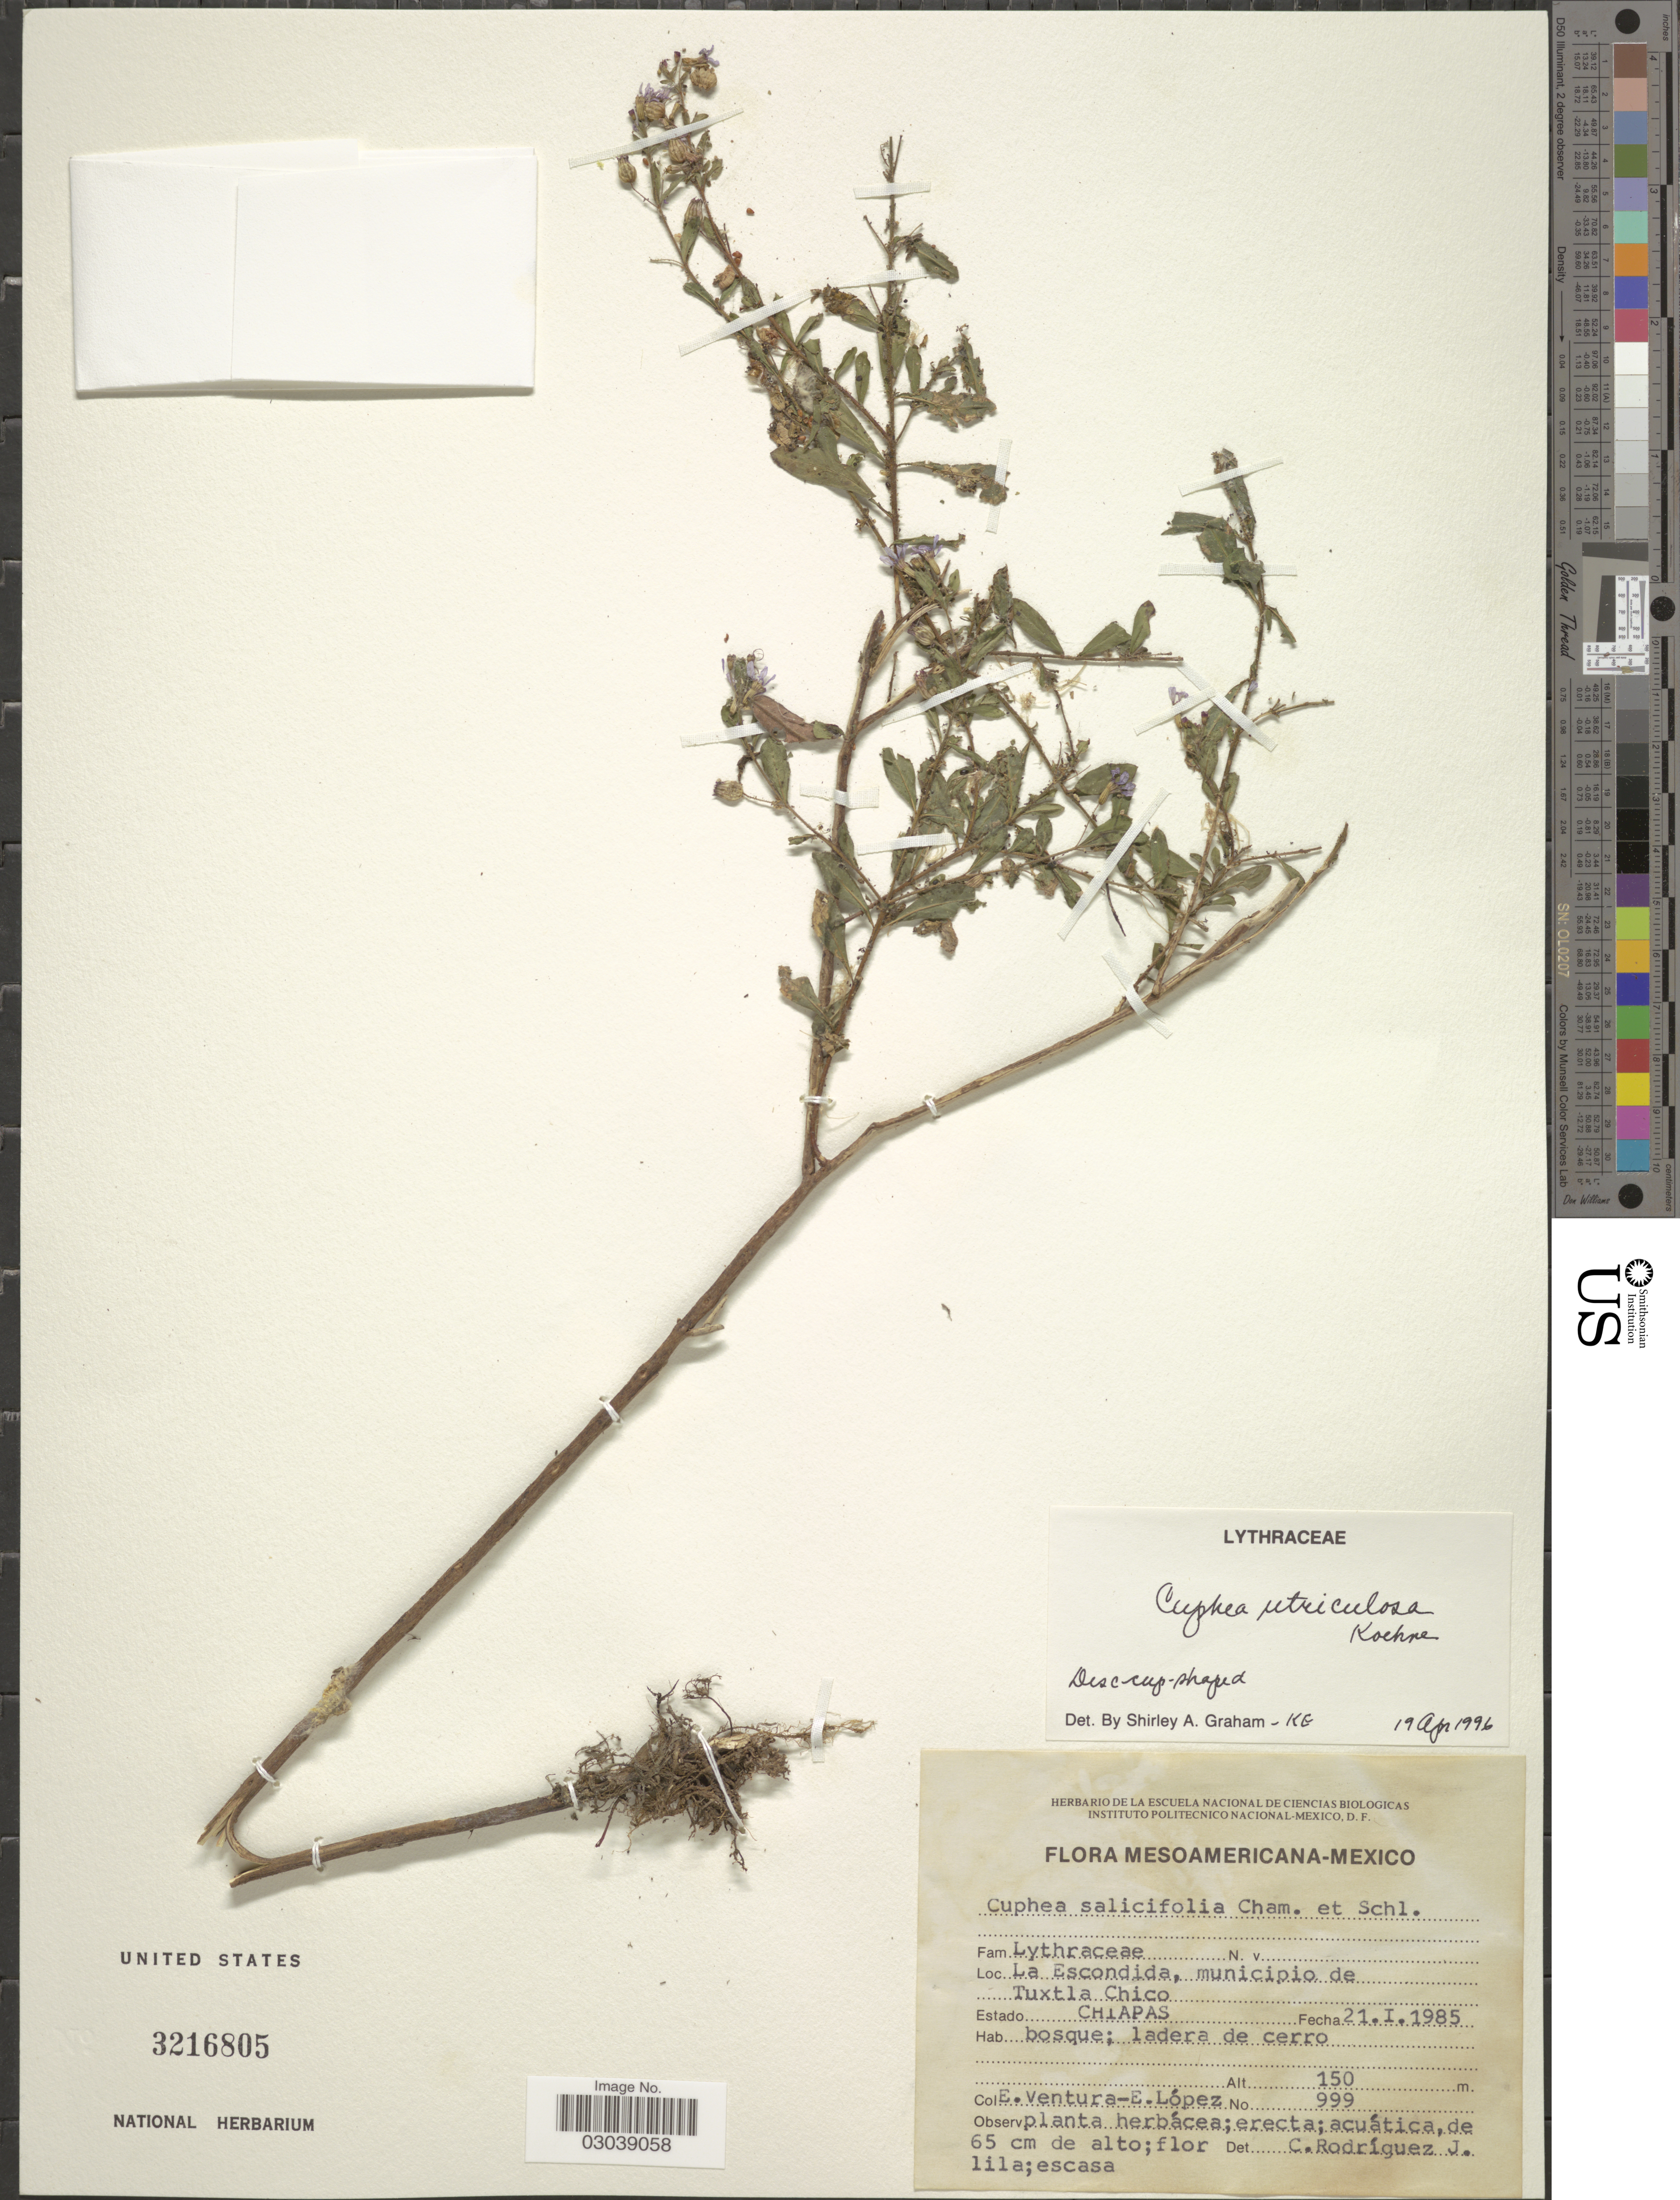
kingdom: Plantae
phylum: Tracheophyta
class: Magnoliopsida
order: Myrtales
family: Lythraceae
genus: Cuphea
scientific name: Cuphea utriculosa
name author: Koehne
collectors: E. Ventura & E. López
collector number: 999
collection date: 1985-01-21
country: Mexico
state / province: Chiapas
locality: La Escondida, municipio de Tuxtla Chico.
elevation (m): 150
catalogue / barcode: US 3216805